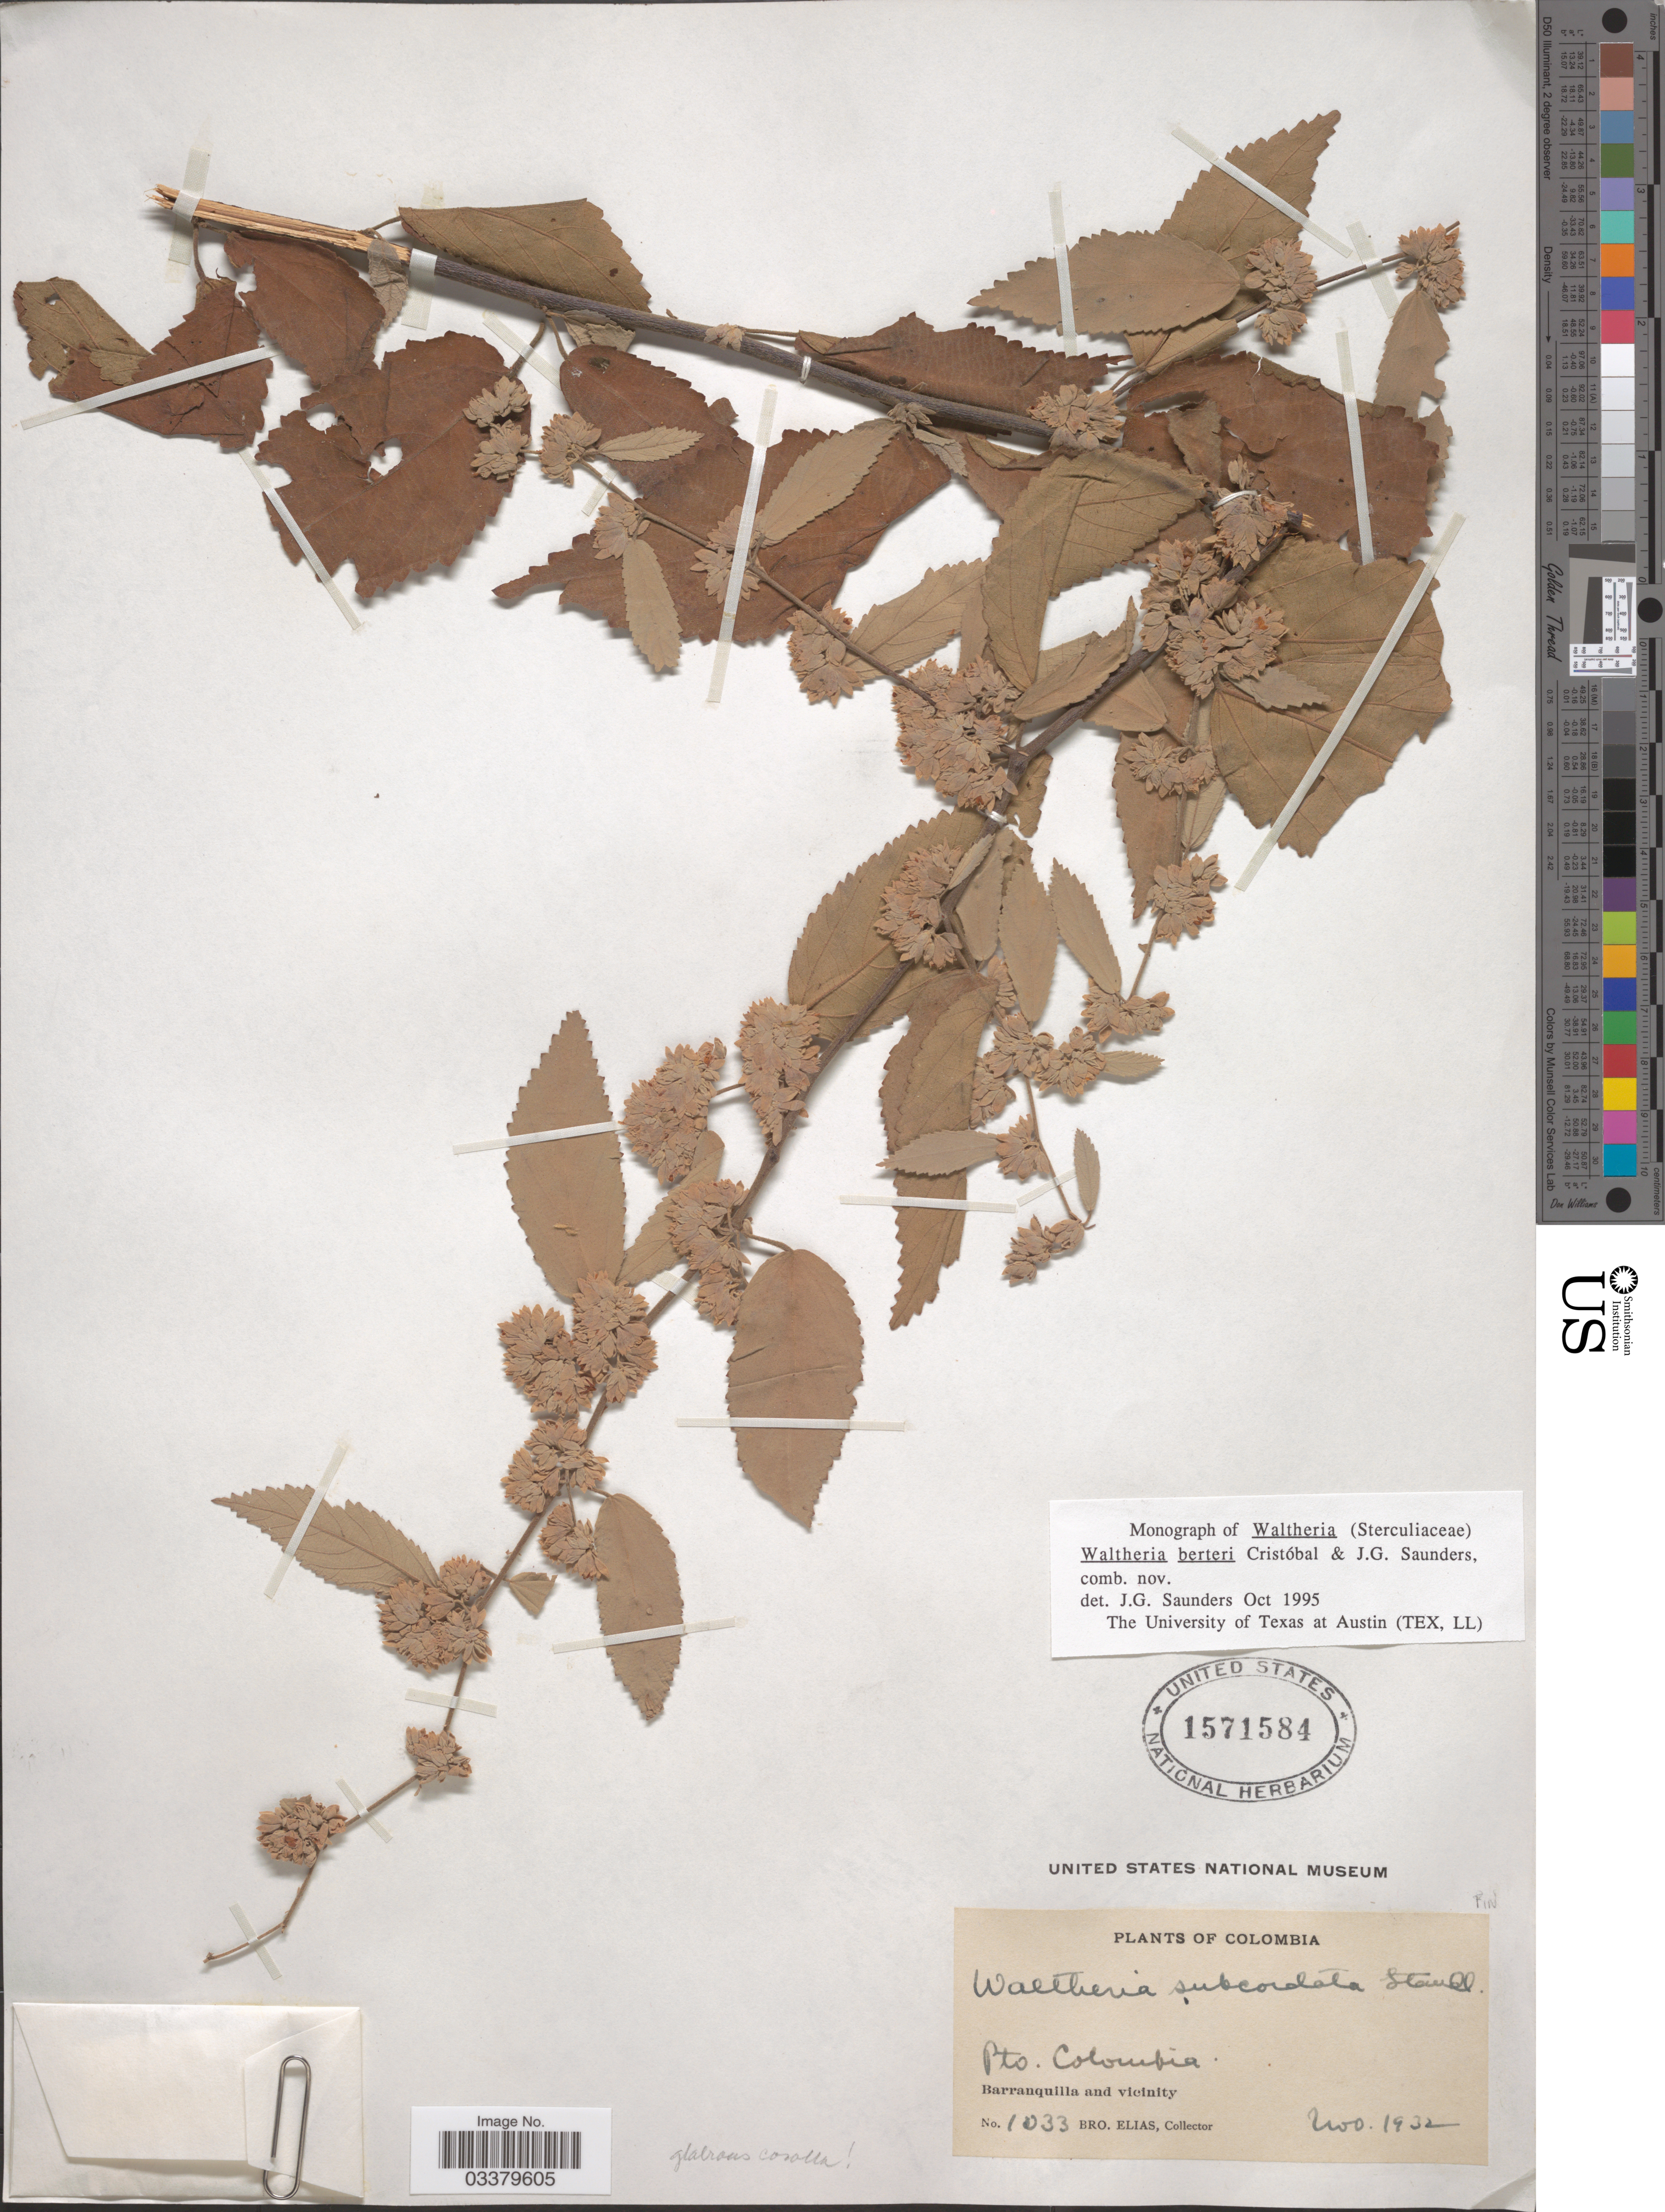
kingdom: Plantae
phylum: Tracheophyta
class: Magnoliopsida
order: Malvales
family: Malvaceae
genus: Waltheria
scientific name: Waltheria berteroi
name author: (Spreng.) J.G. Saunders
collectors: Bro. Elias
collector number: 1033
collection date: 1932-11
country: Colombia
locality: Pto. Colombia. Barranquilla and vicinity.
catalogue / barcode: US 1571584